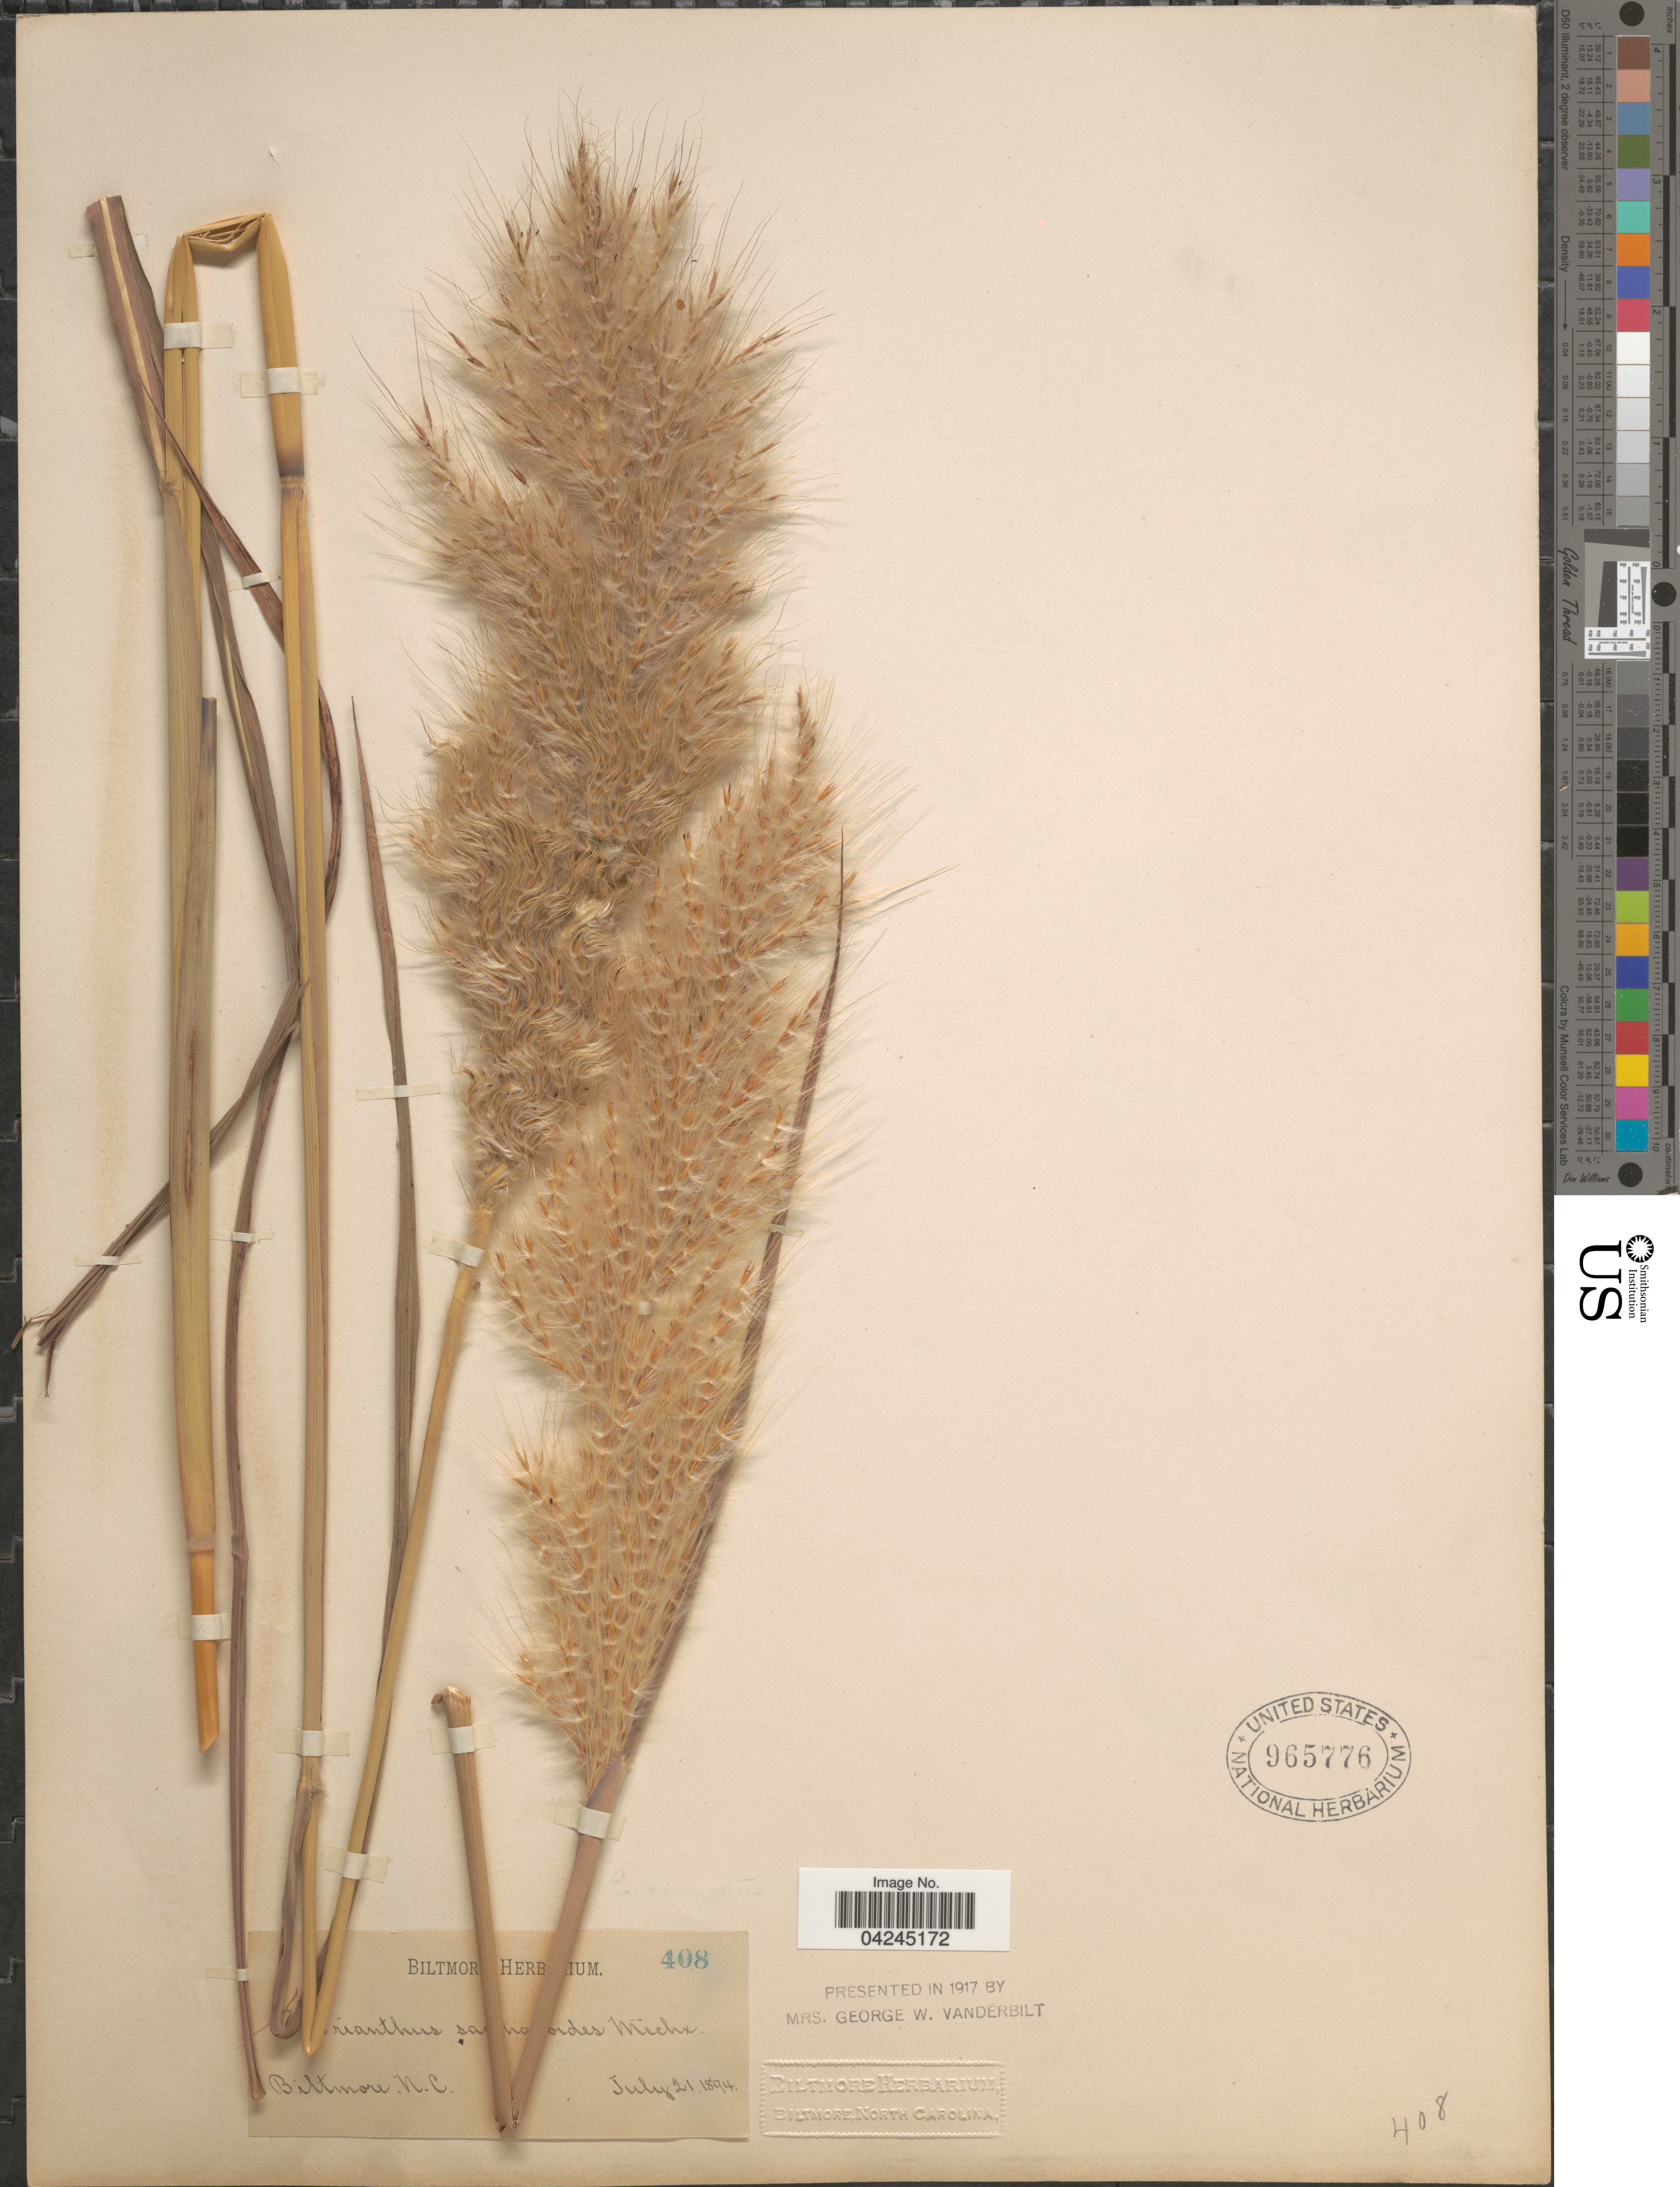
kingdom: Plantae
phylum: Tracheophyta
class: Liliopsida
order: Poales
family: Poaceae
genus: Erianthus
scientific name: Erianthus giganteus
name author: (Walter) P. Beauv.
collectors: ex herb. Biltmore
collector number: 408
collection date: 1894-07-21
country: United States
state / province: North Carolina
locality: Biltmore.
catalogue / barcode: US 965776